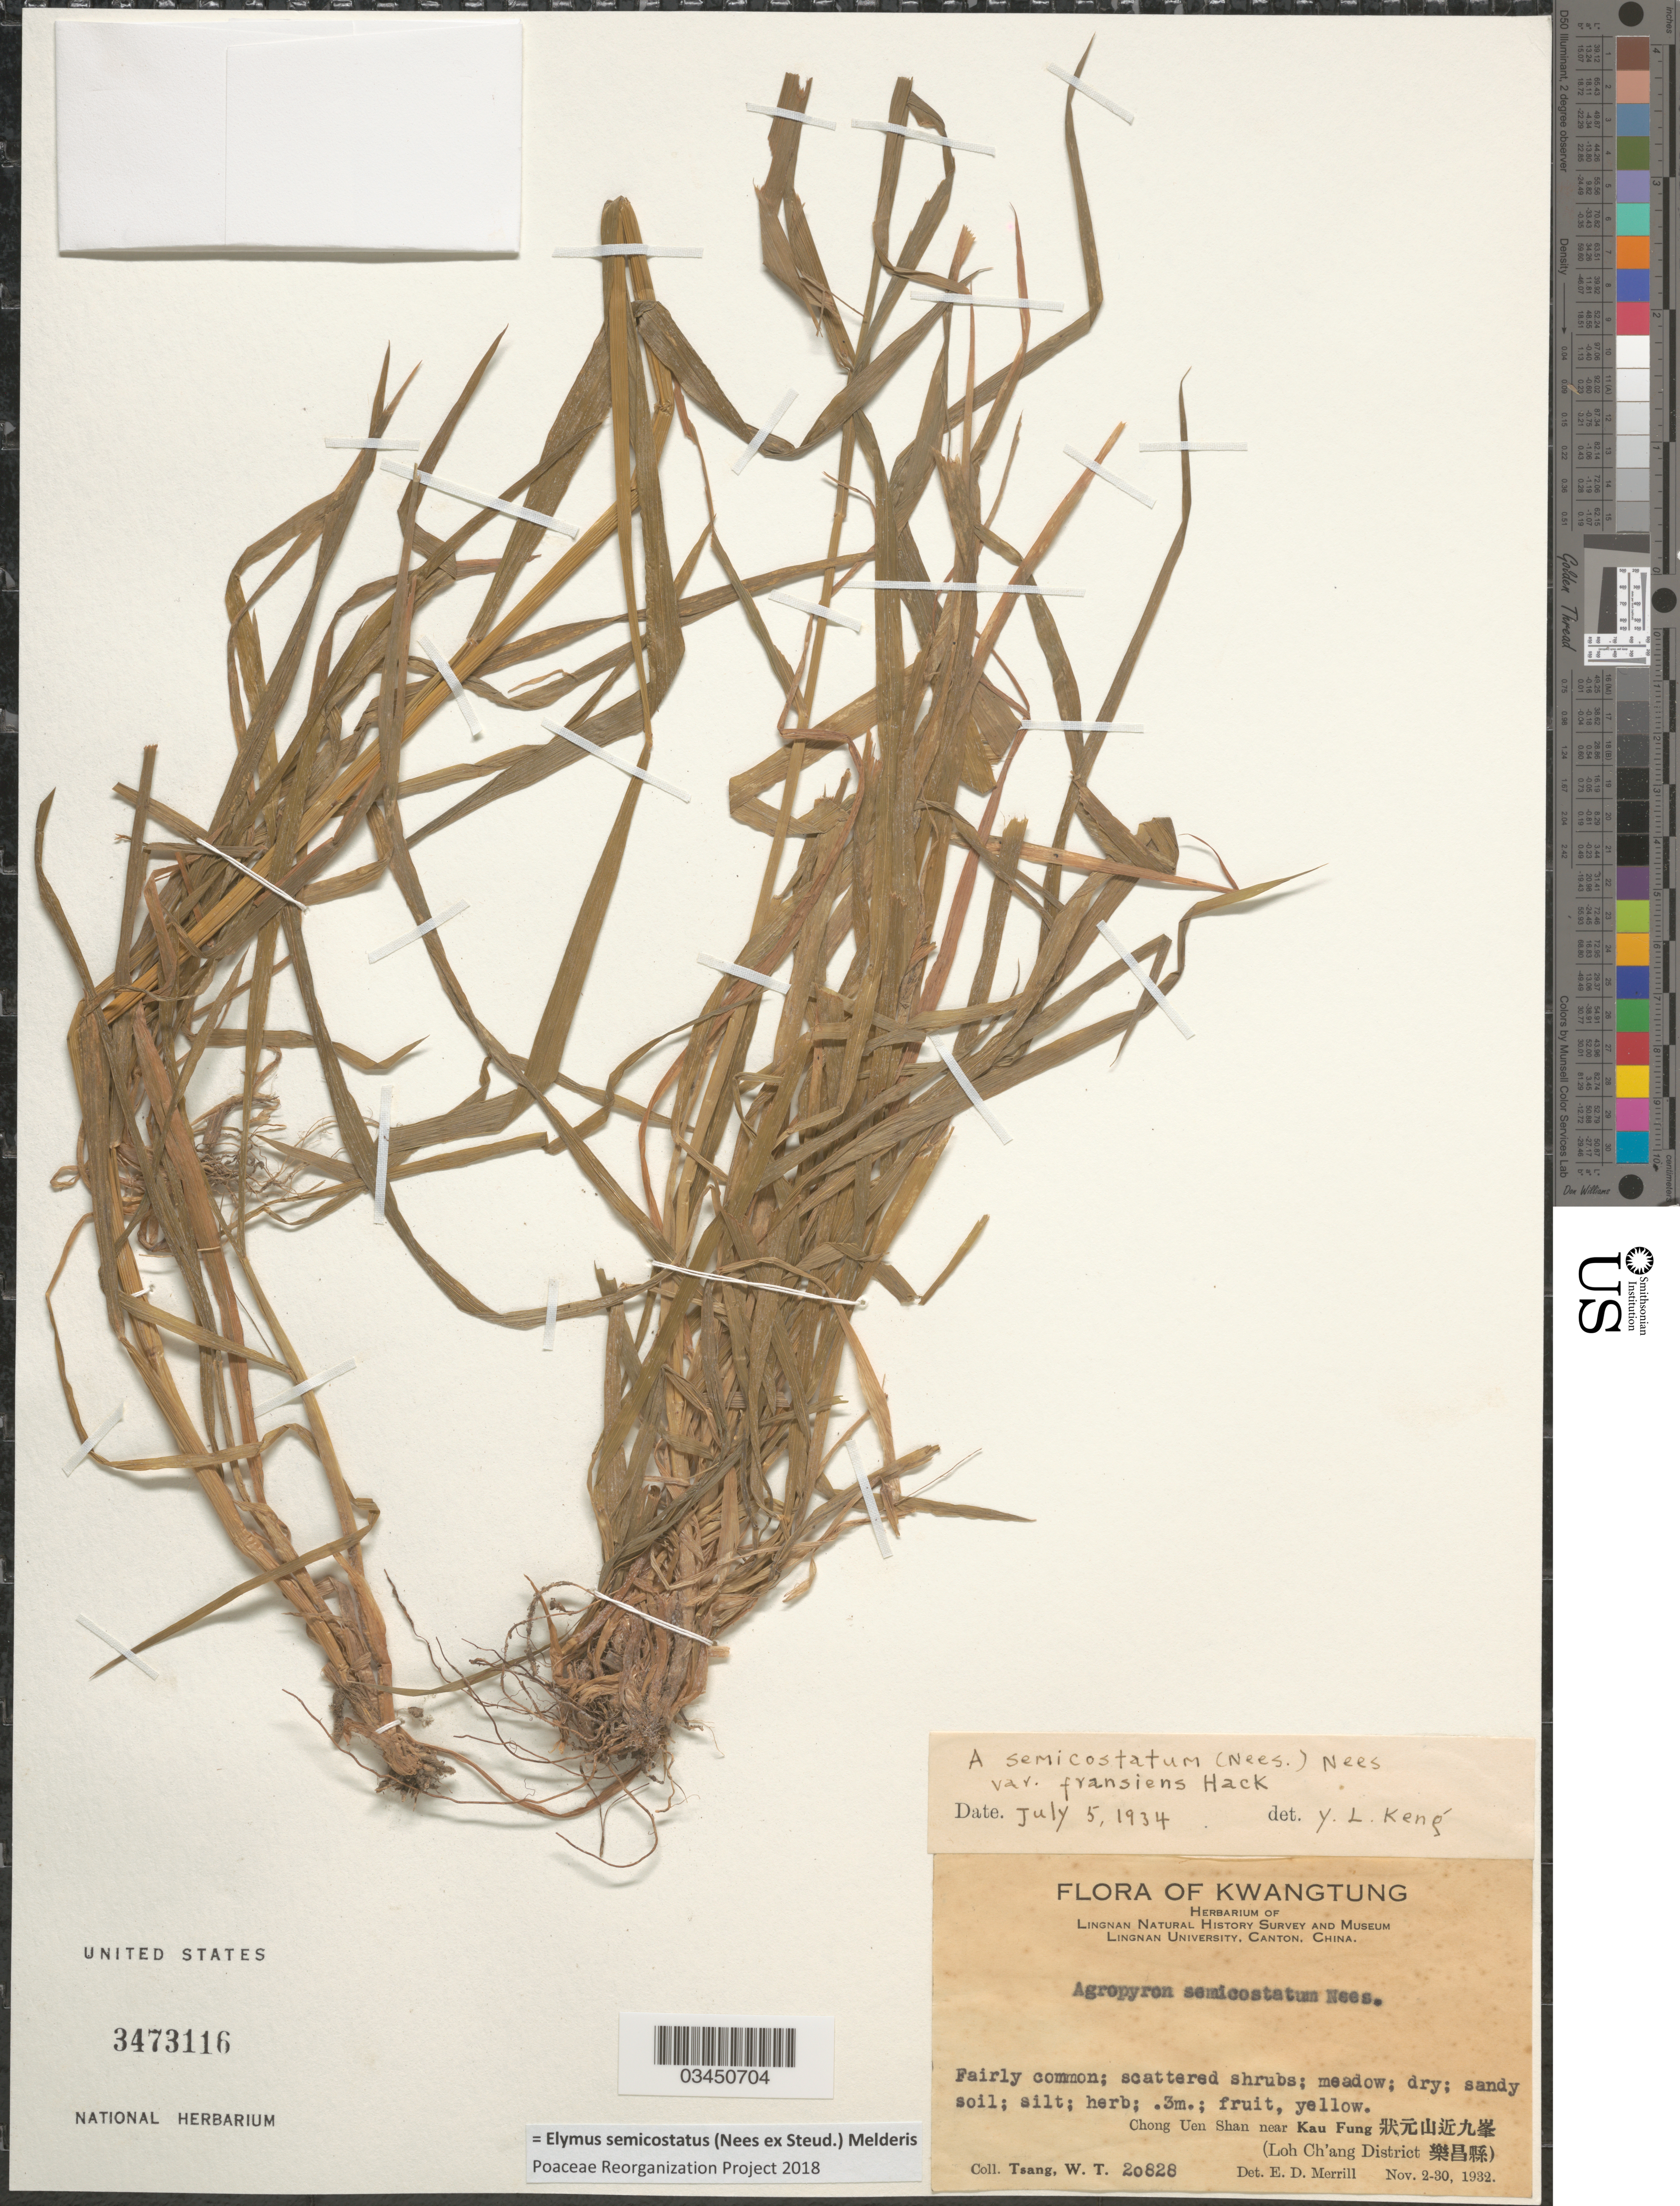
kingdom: Plantae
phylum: Tracheophyta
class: Liliopsida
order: Poales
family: Poaceae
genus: Elymus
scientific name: Elymus semicostatus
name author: (Nees ex Steud.) Melderis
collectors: W. T. Tsang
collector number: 20828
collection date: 1932-11-02/1932-11-30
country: China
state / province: Guangdong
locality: Kwangtung. Lingnan Natural History Survey and Museum Lingnan University, Canton, China. Chong Uen Shan near Kau Fung [Foreign script] (Loh Ch' ang District [Foreign script]).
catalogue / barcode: US 3473116